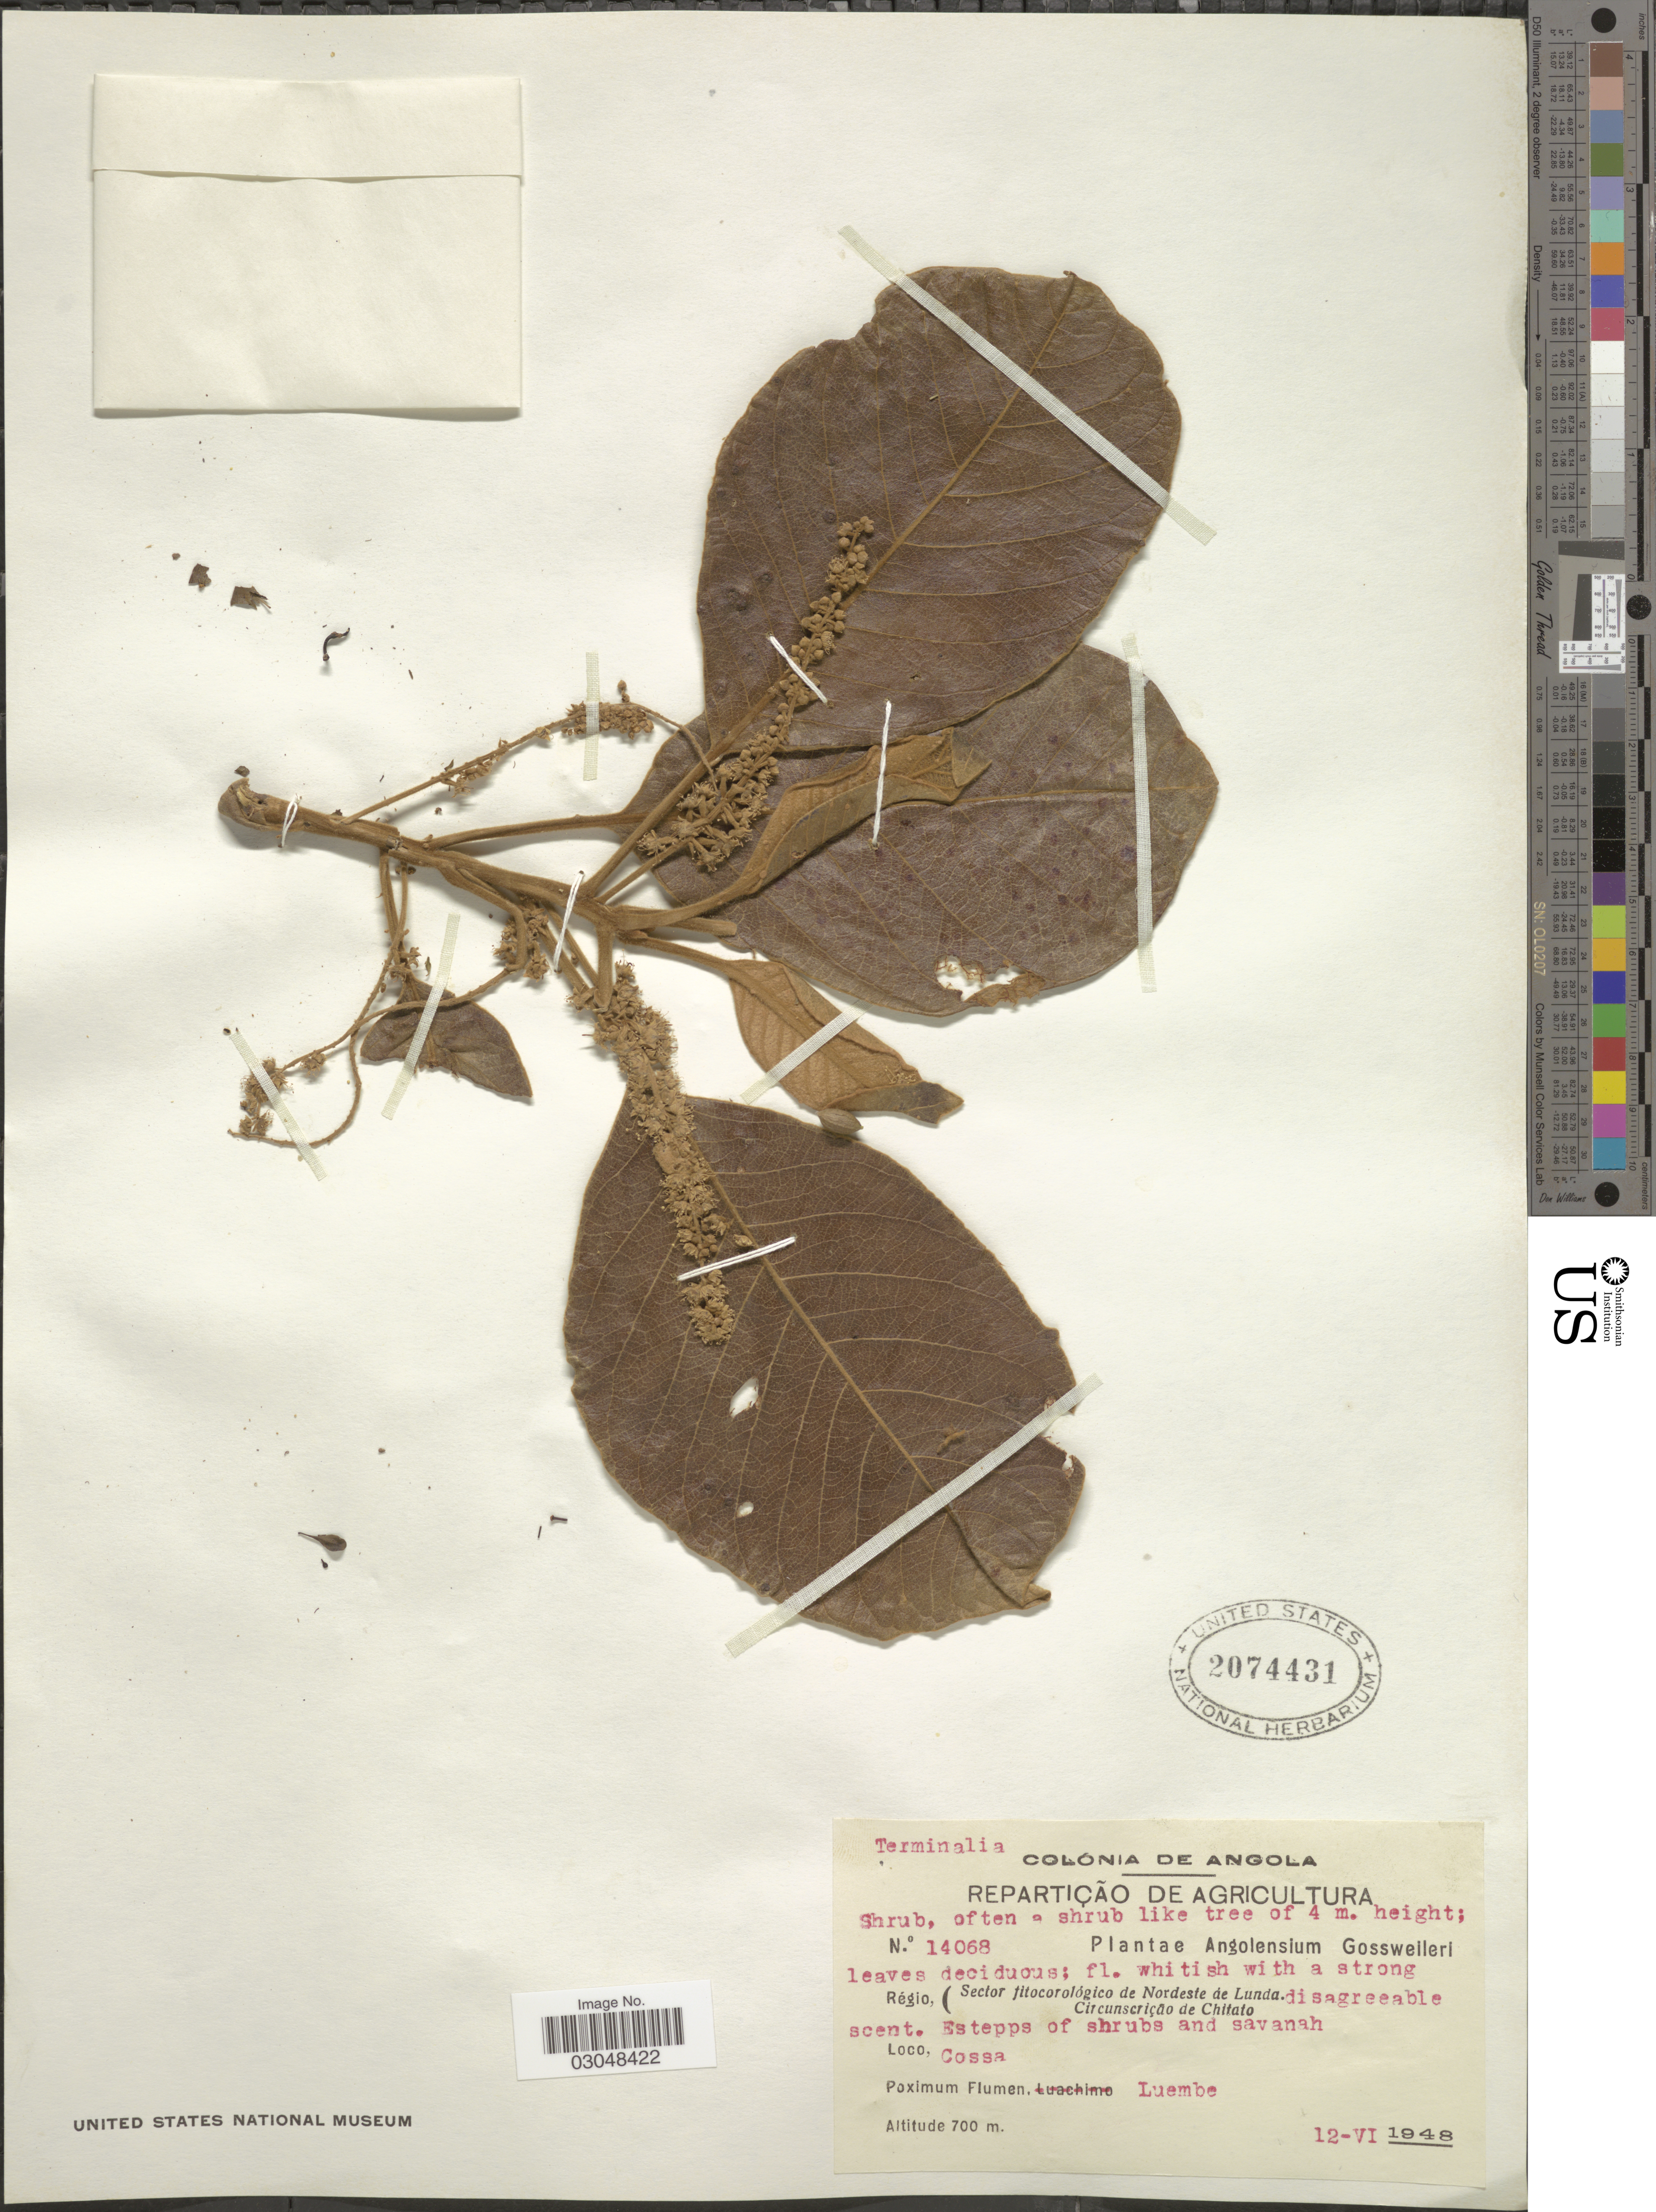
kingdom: Plantae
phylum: Tracheophyta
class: Magnoliopsida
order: Myrtales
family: Combretaceae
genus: Terminalia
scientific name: Terminalia sp.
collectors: -. Gossweiler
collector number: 14068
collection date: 1948-06-12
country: Angola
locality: Régio, (Sector fitocorológico de Nordeste de Lunda. Circunscrição de Chitato). Cossa. Luembe.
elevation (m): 700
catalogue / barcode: US 2074431